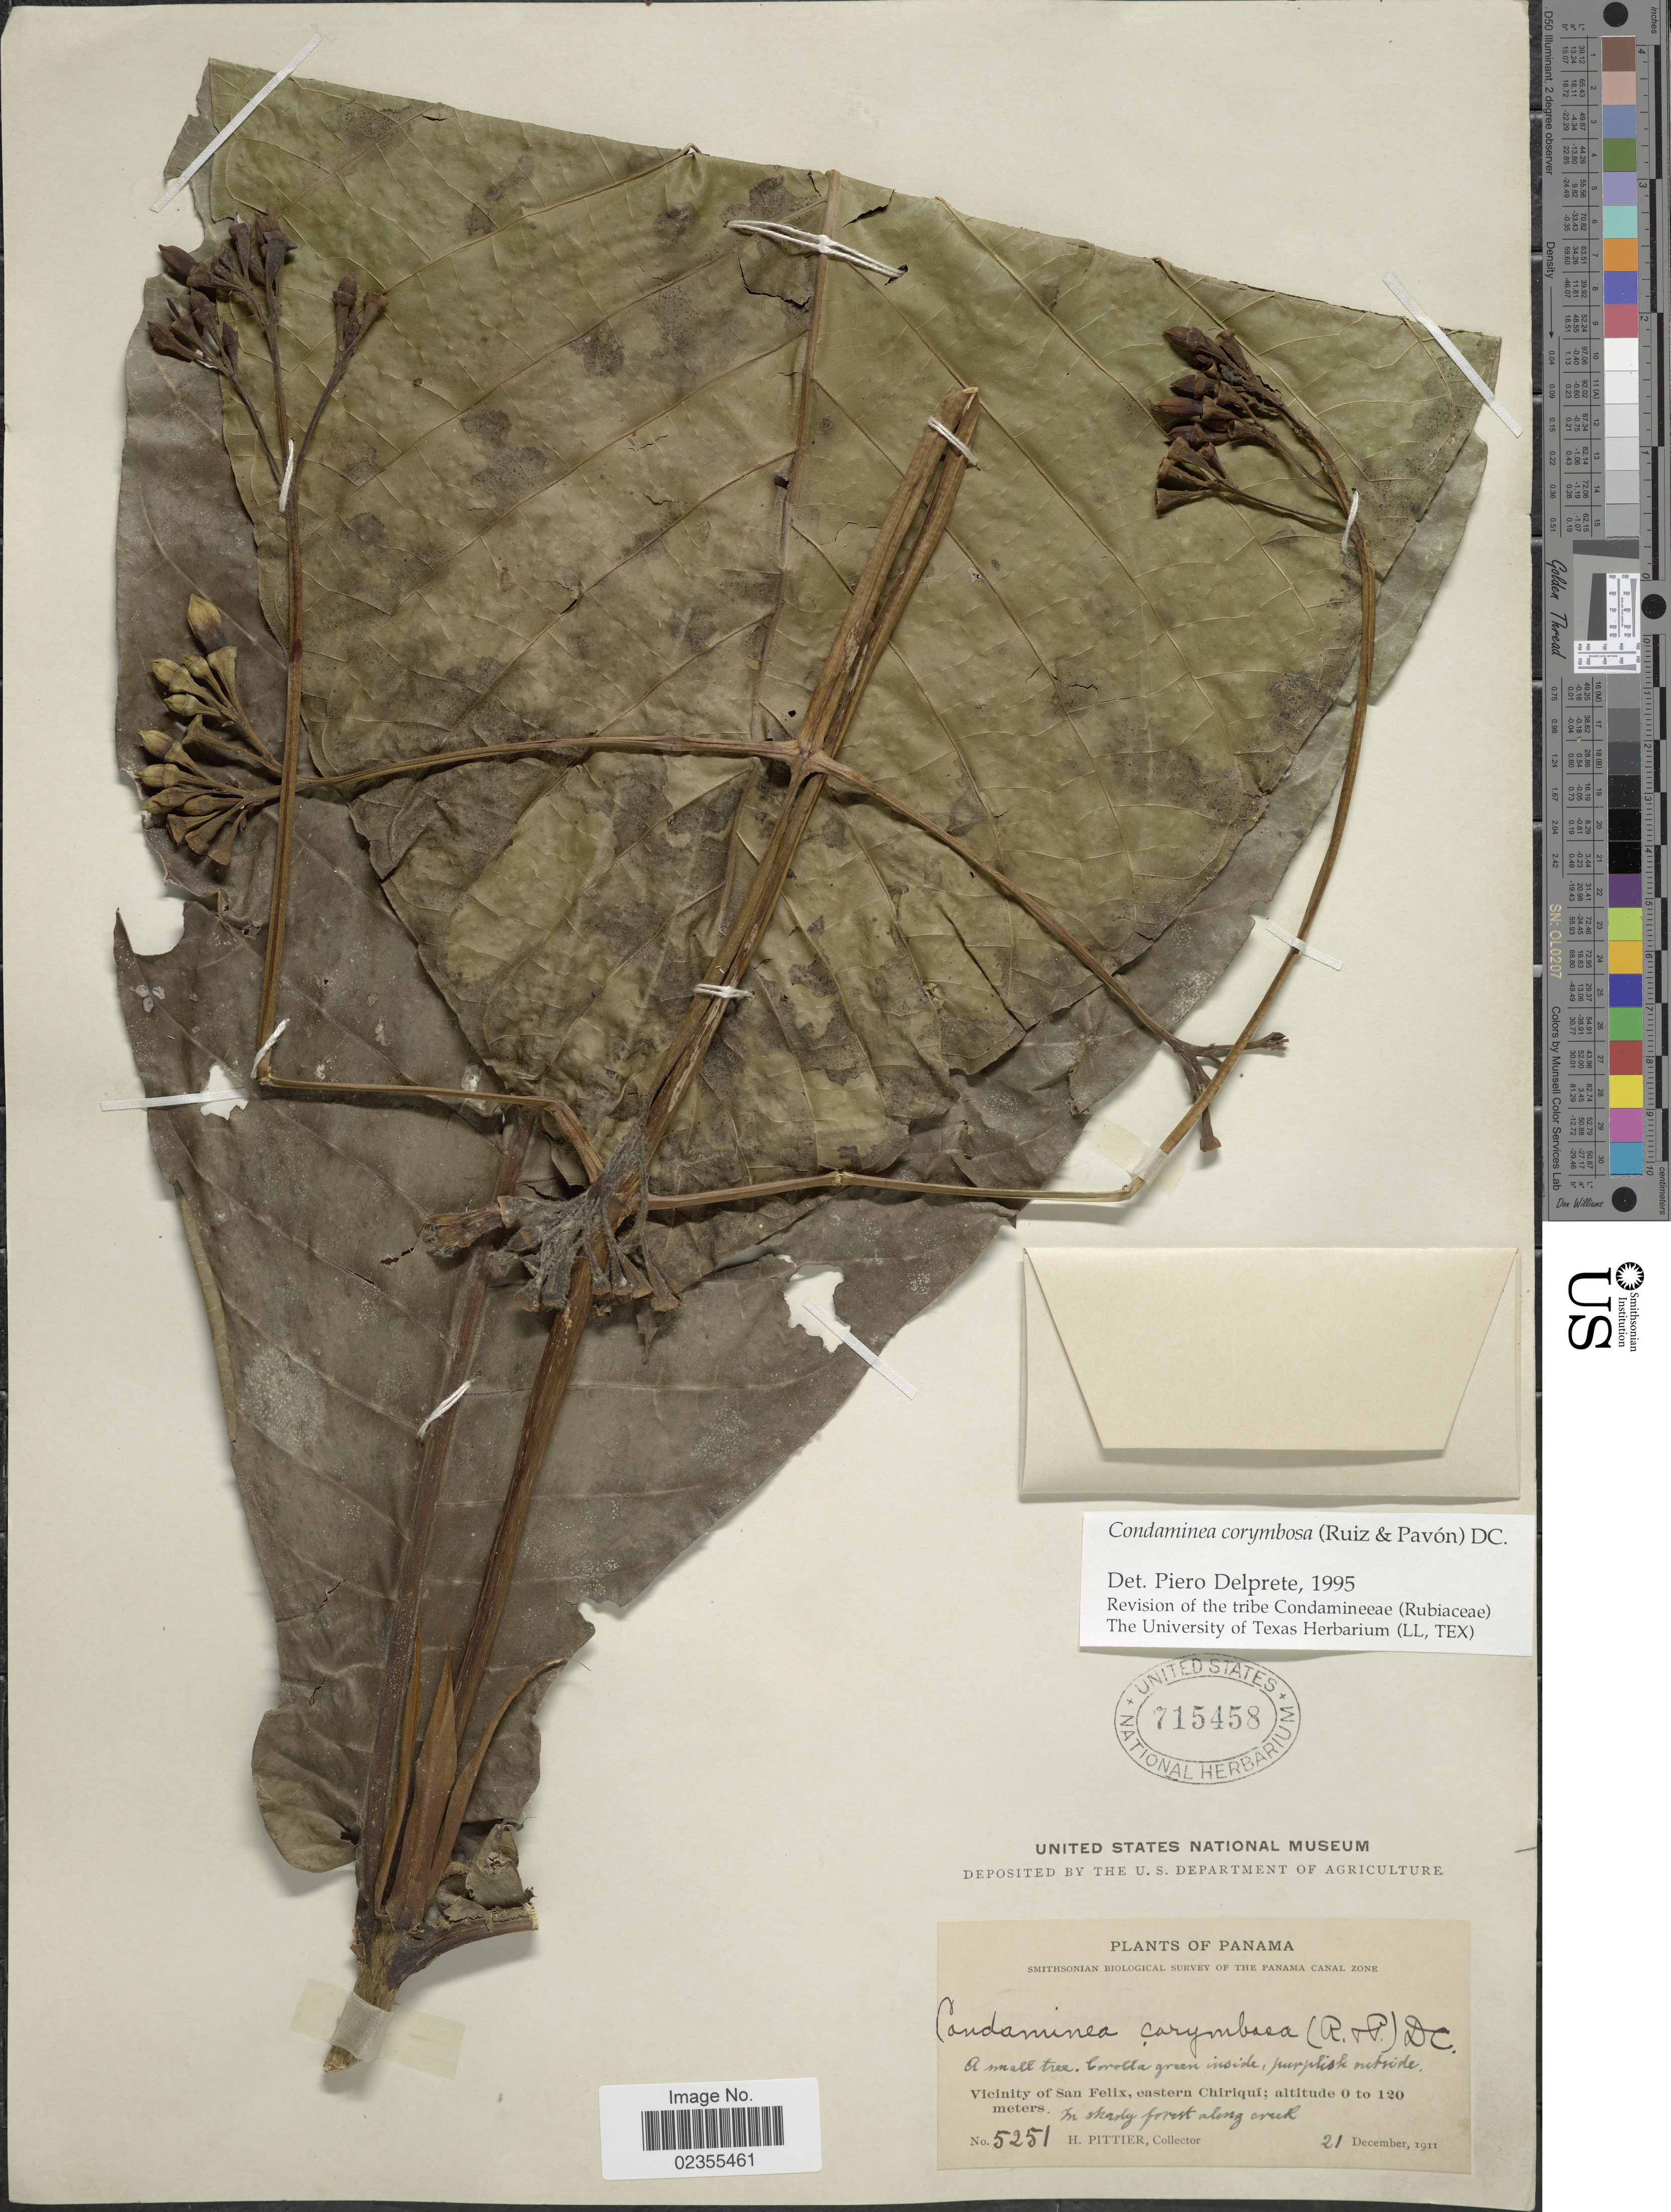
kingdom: Plantae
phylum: Tracheophyta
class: Magnoliopsida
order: Gentianales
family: Rubiaceae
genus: Condaminea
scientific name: Condaminea corymbosa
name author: (Ruiz & Pav.) DC.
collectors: H. F. Pittier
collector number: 5251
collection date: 1911-12-21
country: Panama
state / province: Chiriqui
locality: Vicinity of San Felix, eastern Chiriqui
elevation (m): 0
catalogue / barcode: US 715458